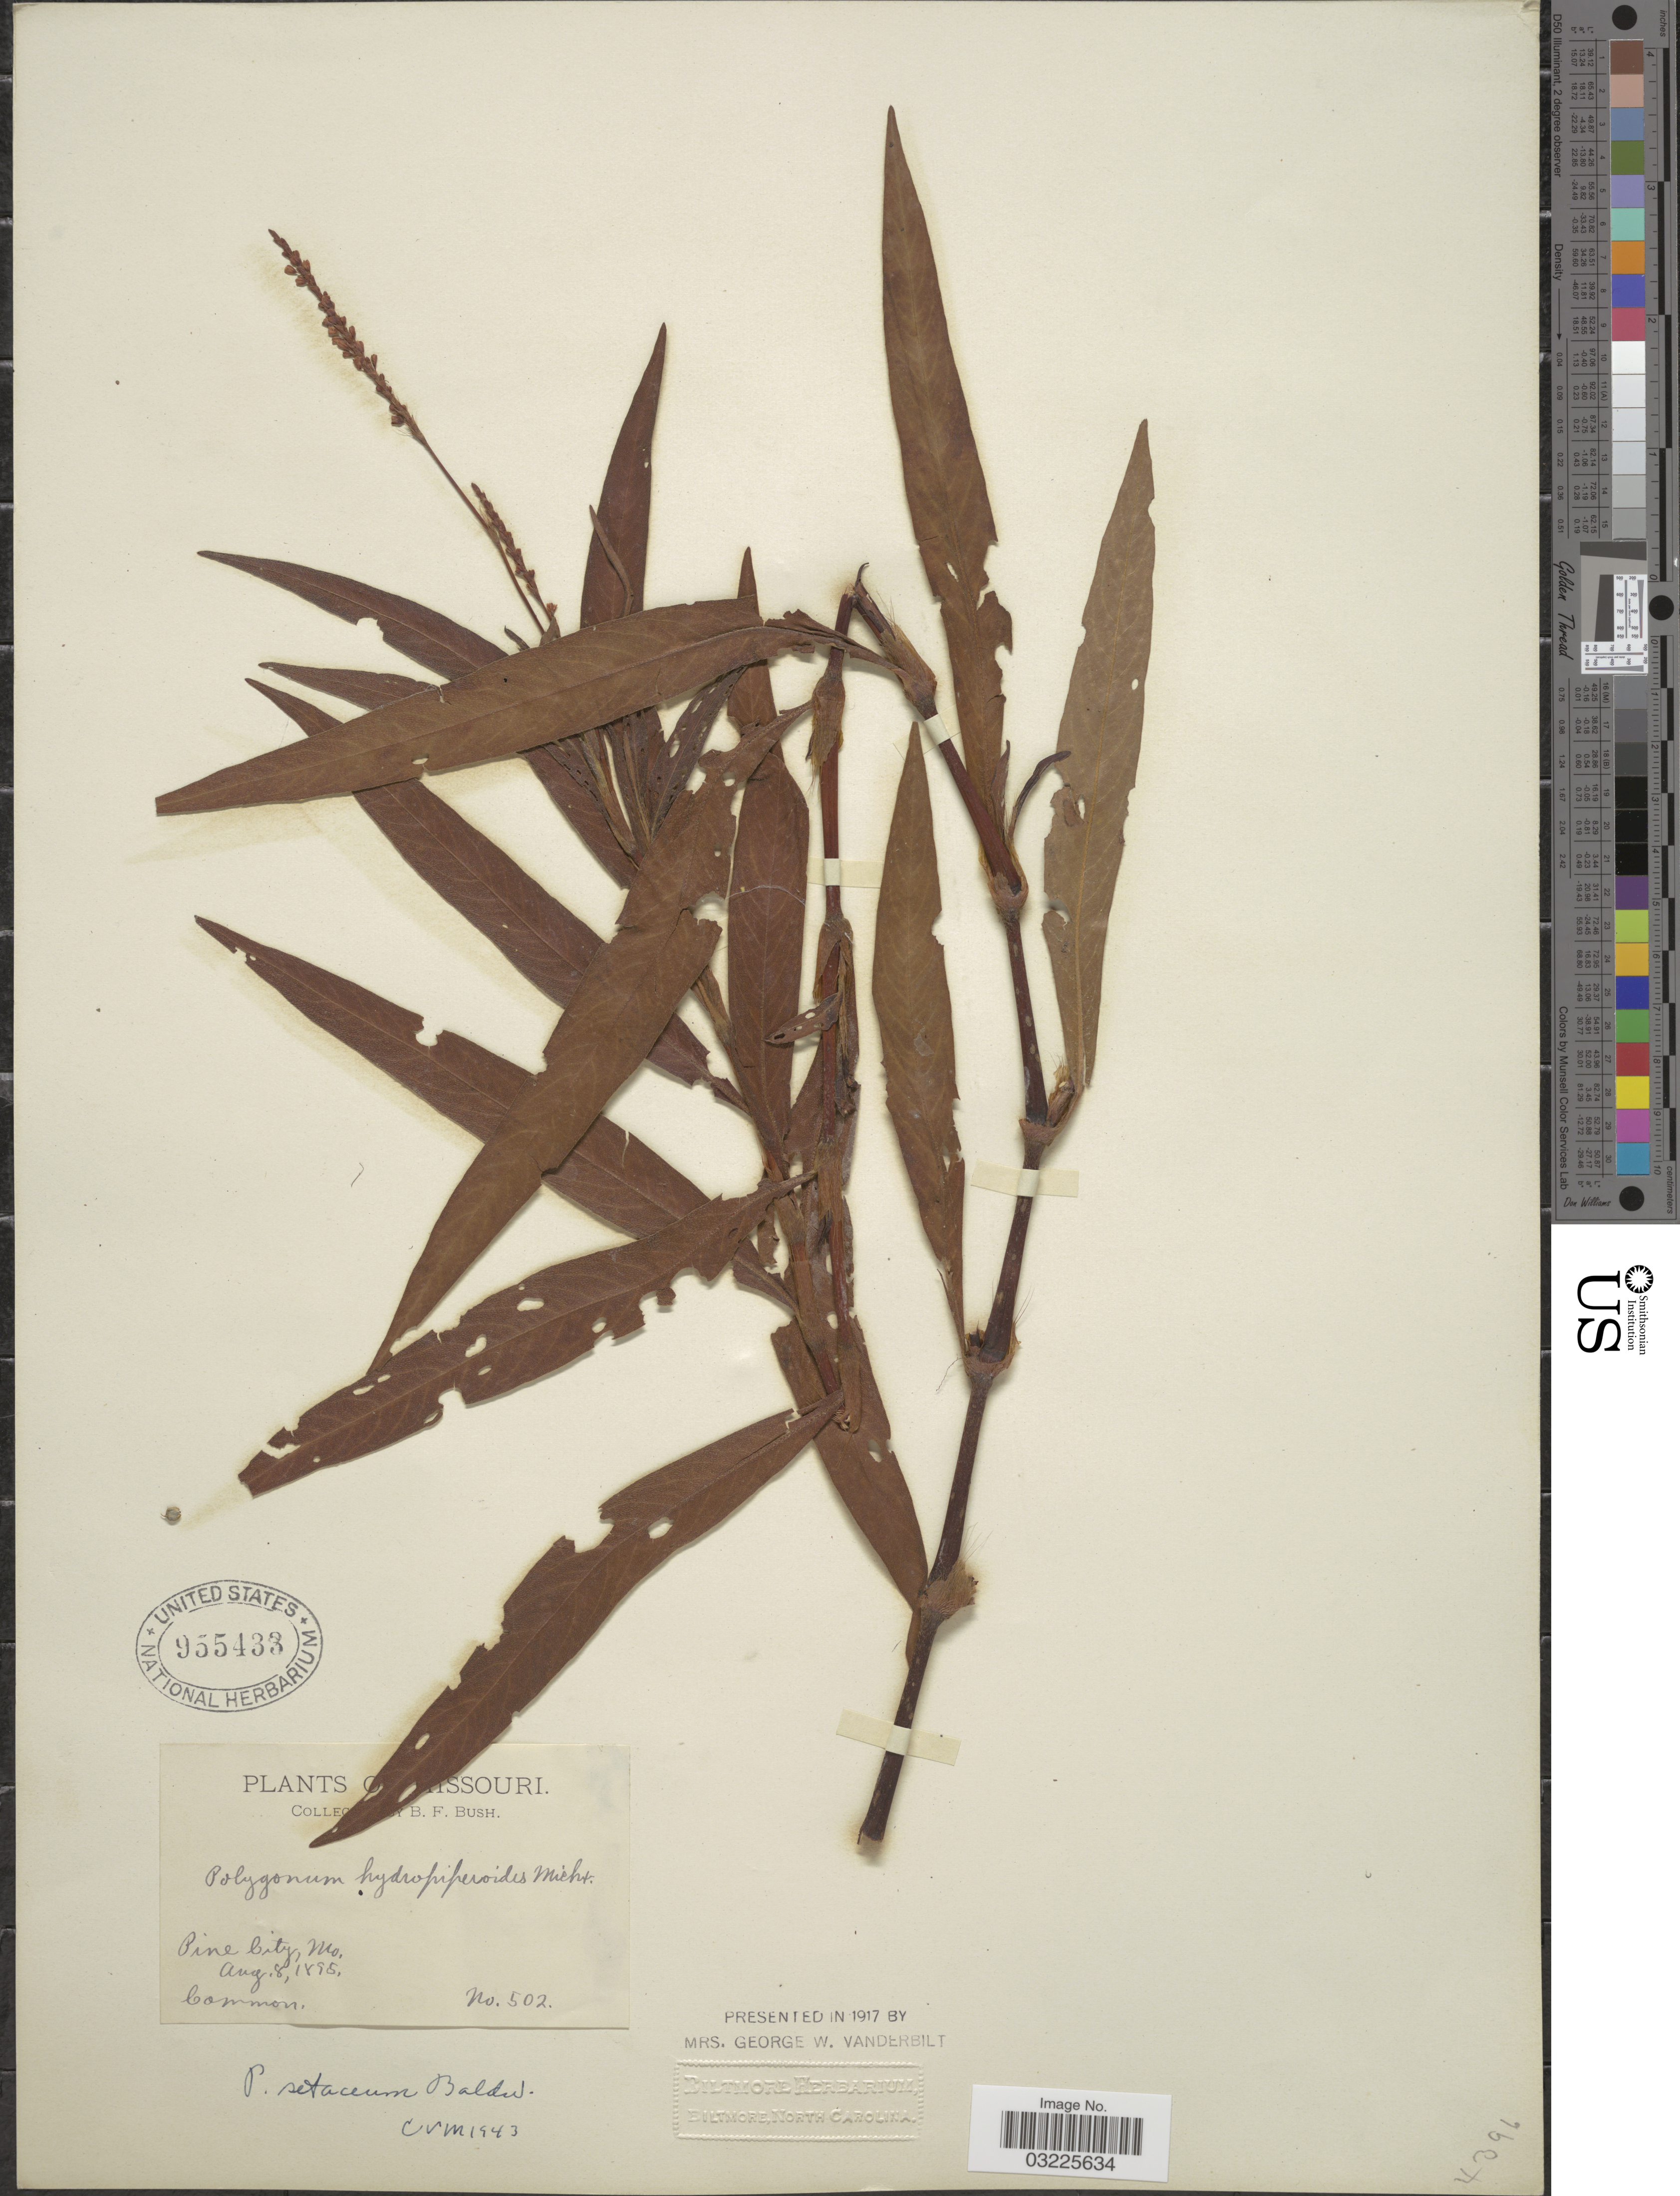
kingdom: Plantae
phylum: Tracheophyta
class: Magnoliopsida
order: Caryophyllales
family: Polygonaceae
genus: Persicaria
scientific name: Persicaria setacea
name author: Small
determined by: Atha, D. E.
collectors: B. F. Bush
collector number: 502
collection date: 1895-08-08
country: United States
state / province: Missouri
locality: Pine City.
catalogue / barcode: US 955433